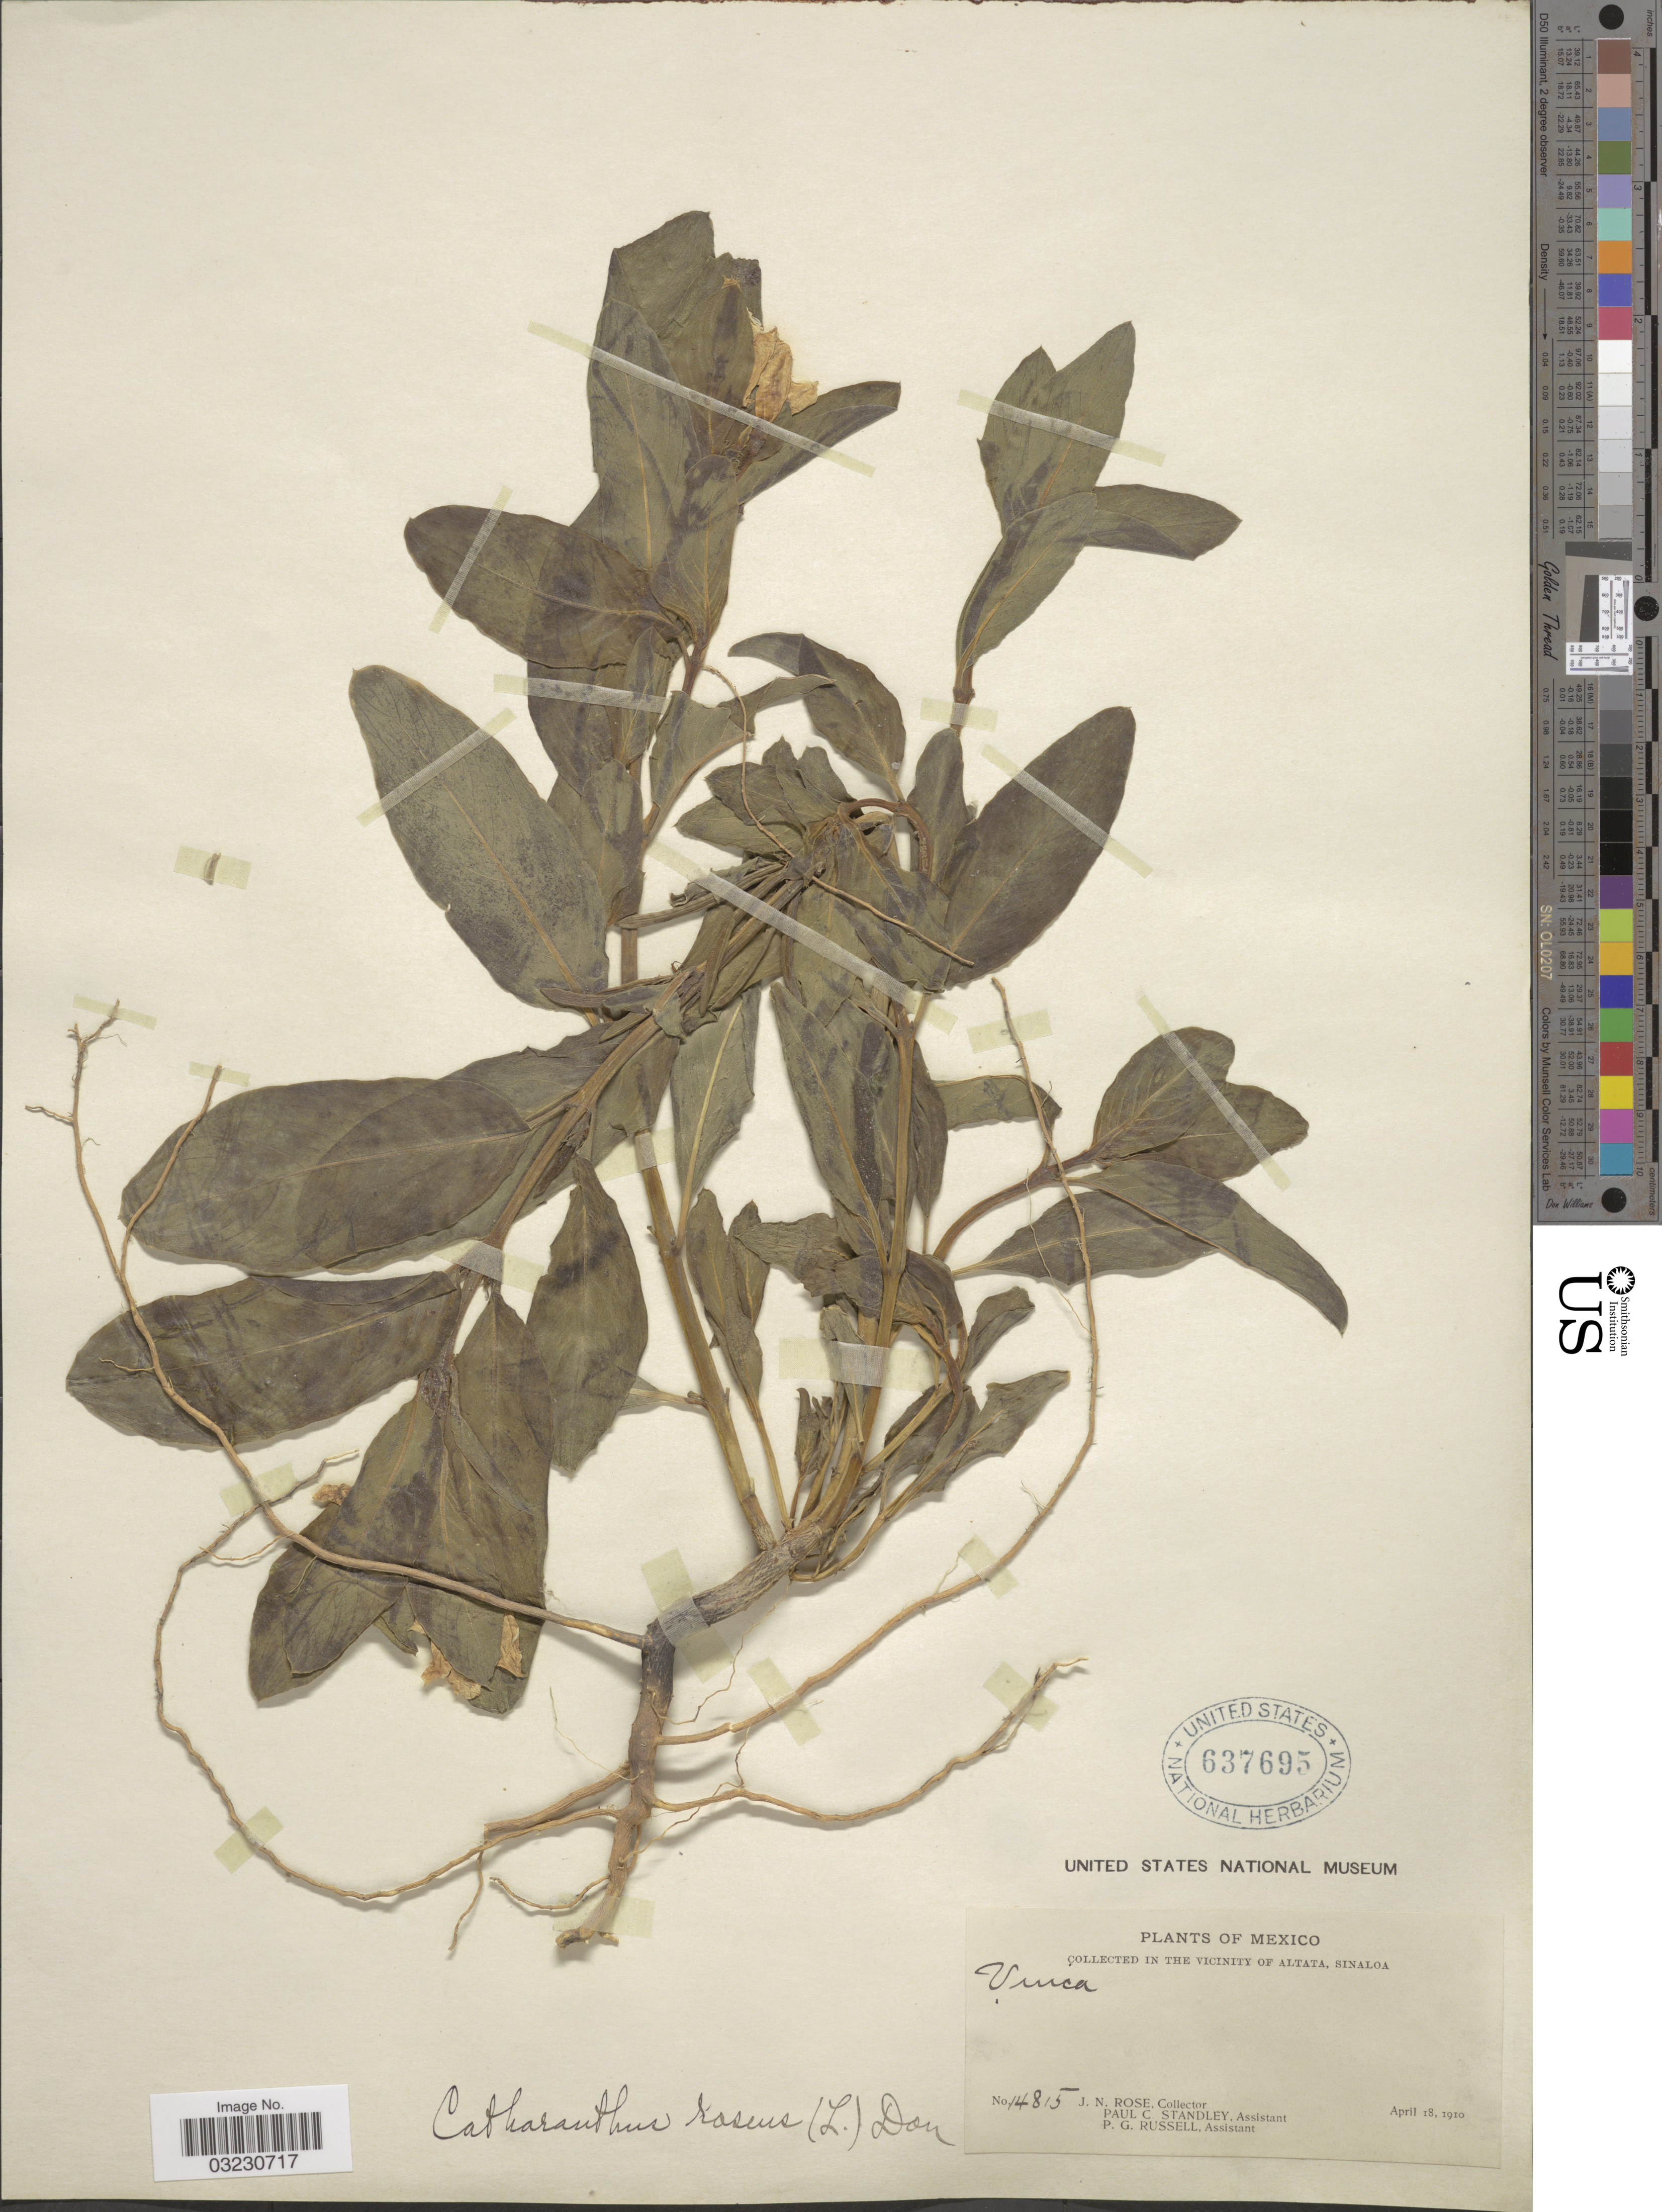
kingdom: Plantae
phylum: Tracheophyta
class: Magnoliopsida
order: Gentianales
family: Apocynaceae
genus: Catharanthus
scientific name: Catharanthus roseus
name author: (L.) G. Don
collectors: J. N. Rose, P. C. Standley & P. G. Russell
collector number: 14815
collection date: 1910-04-18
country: Mexico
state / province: Sinaloa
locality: In the vicinity of Altata.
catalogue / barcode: US 637695